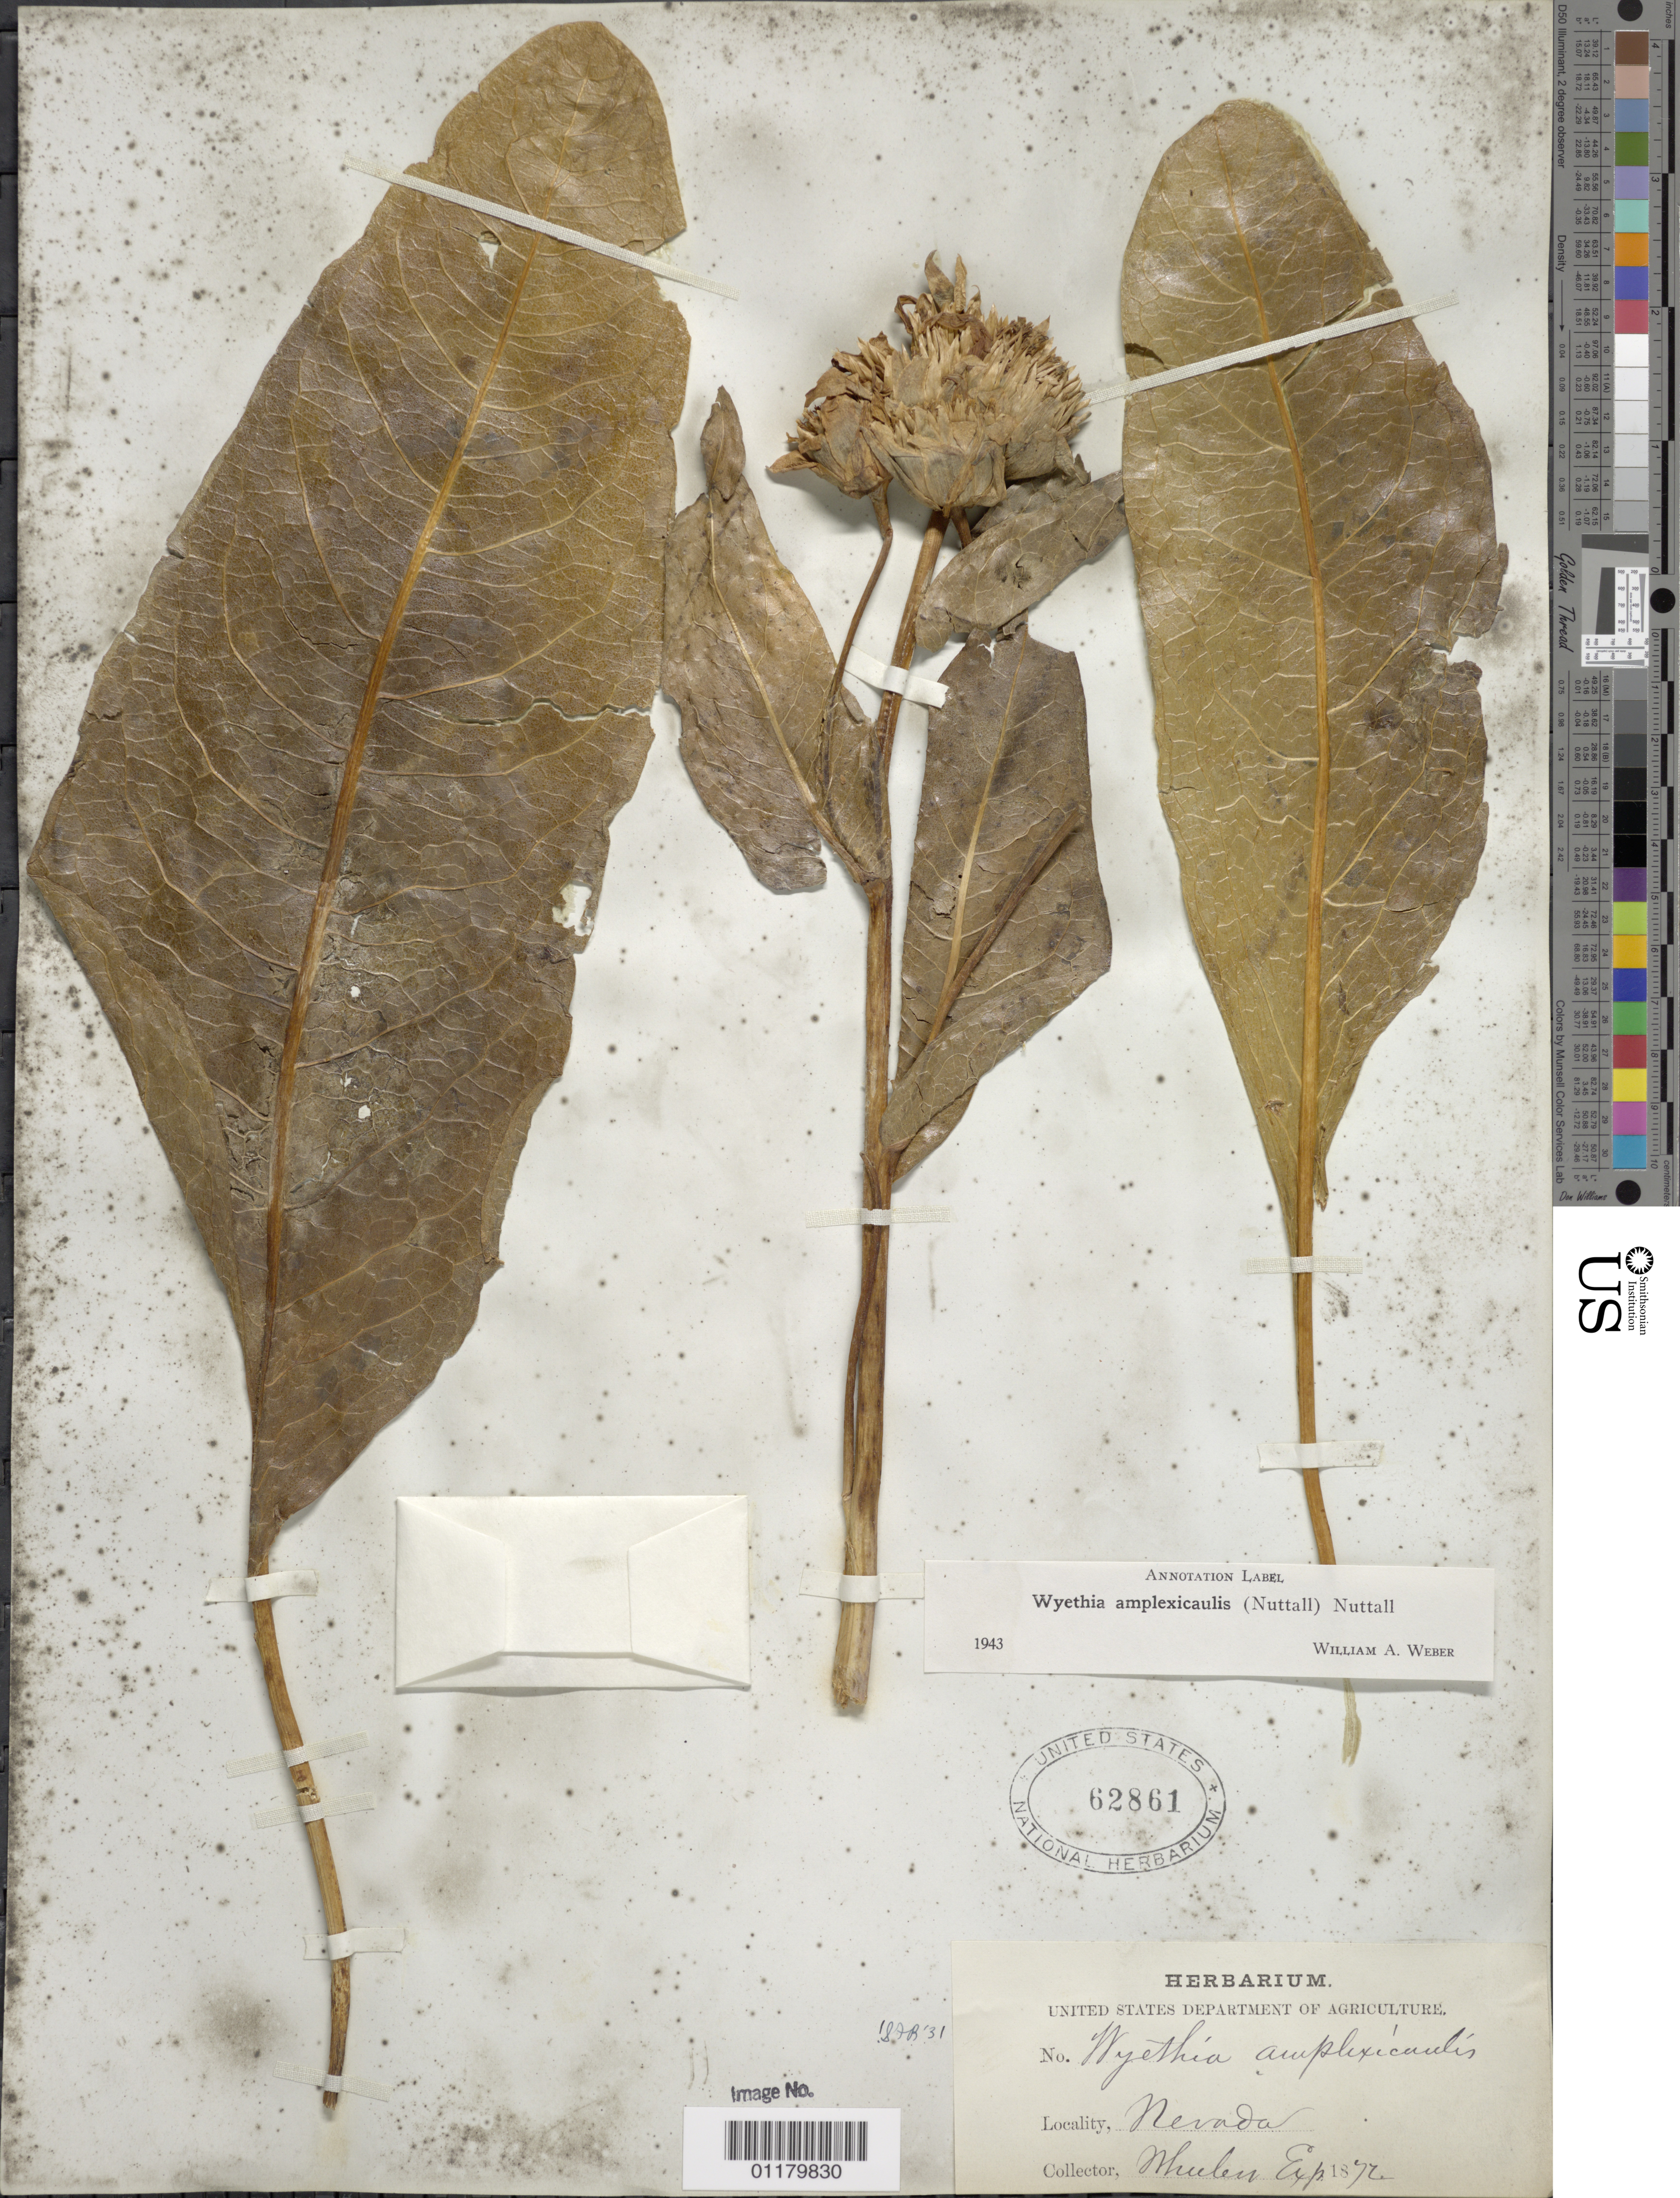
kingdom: Plantae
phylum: Tracheophyta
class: Magnoliopsida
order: Asterales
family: Asteraceae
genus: Wyethia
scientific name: Wyethia amplexicaulis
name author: Nutt.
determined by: Weber, W. A.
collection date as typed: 1872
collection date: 1872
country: United States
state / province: Nevada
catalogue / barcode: US 62861